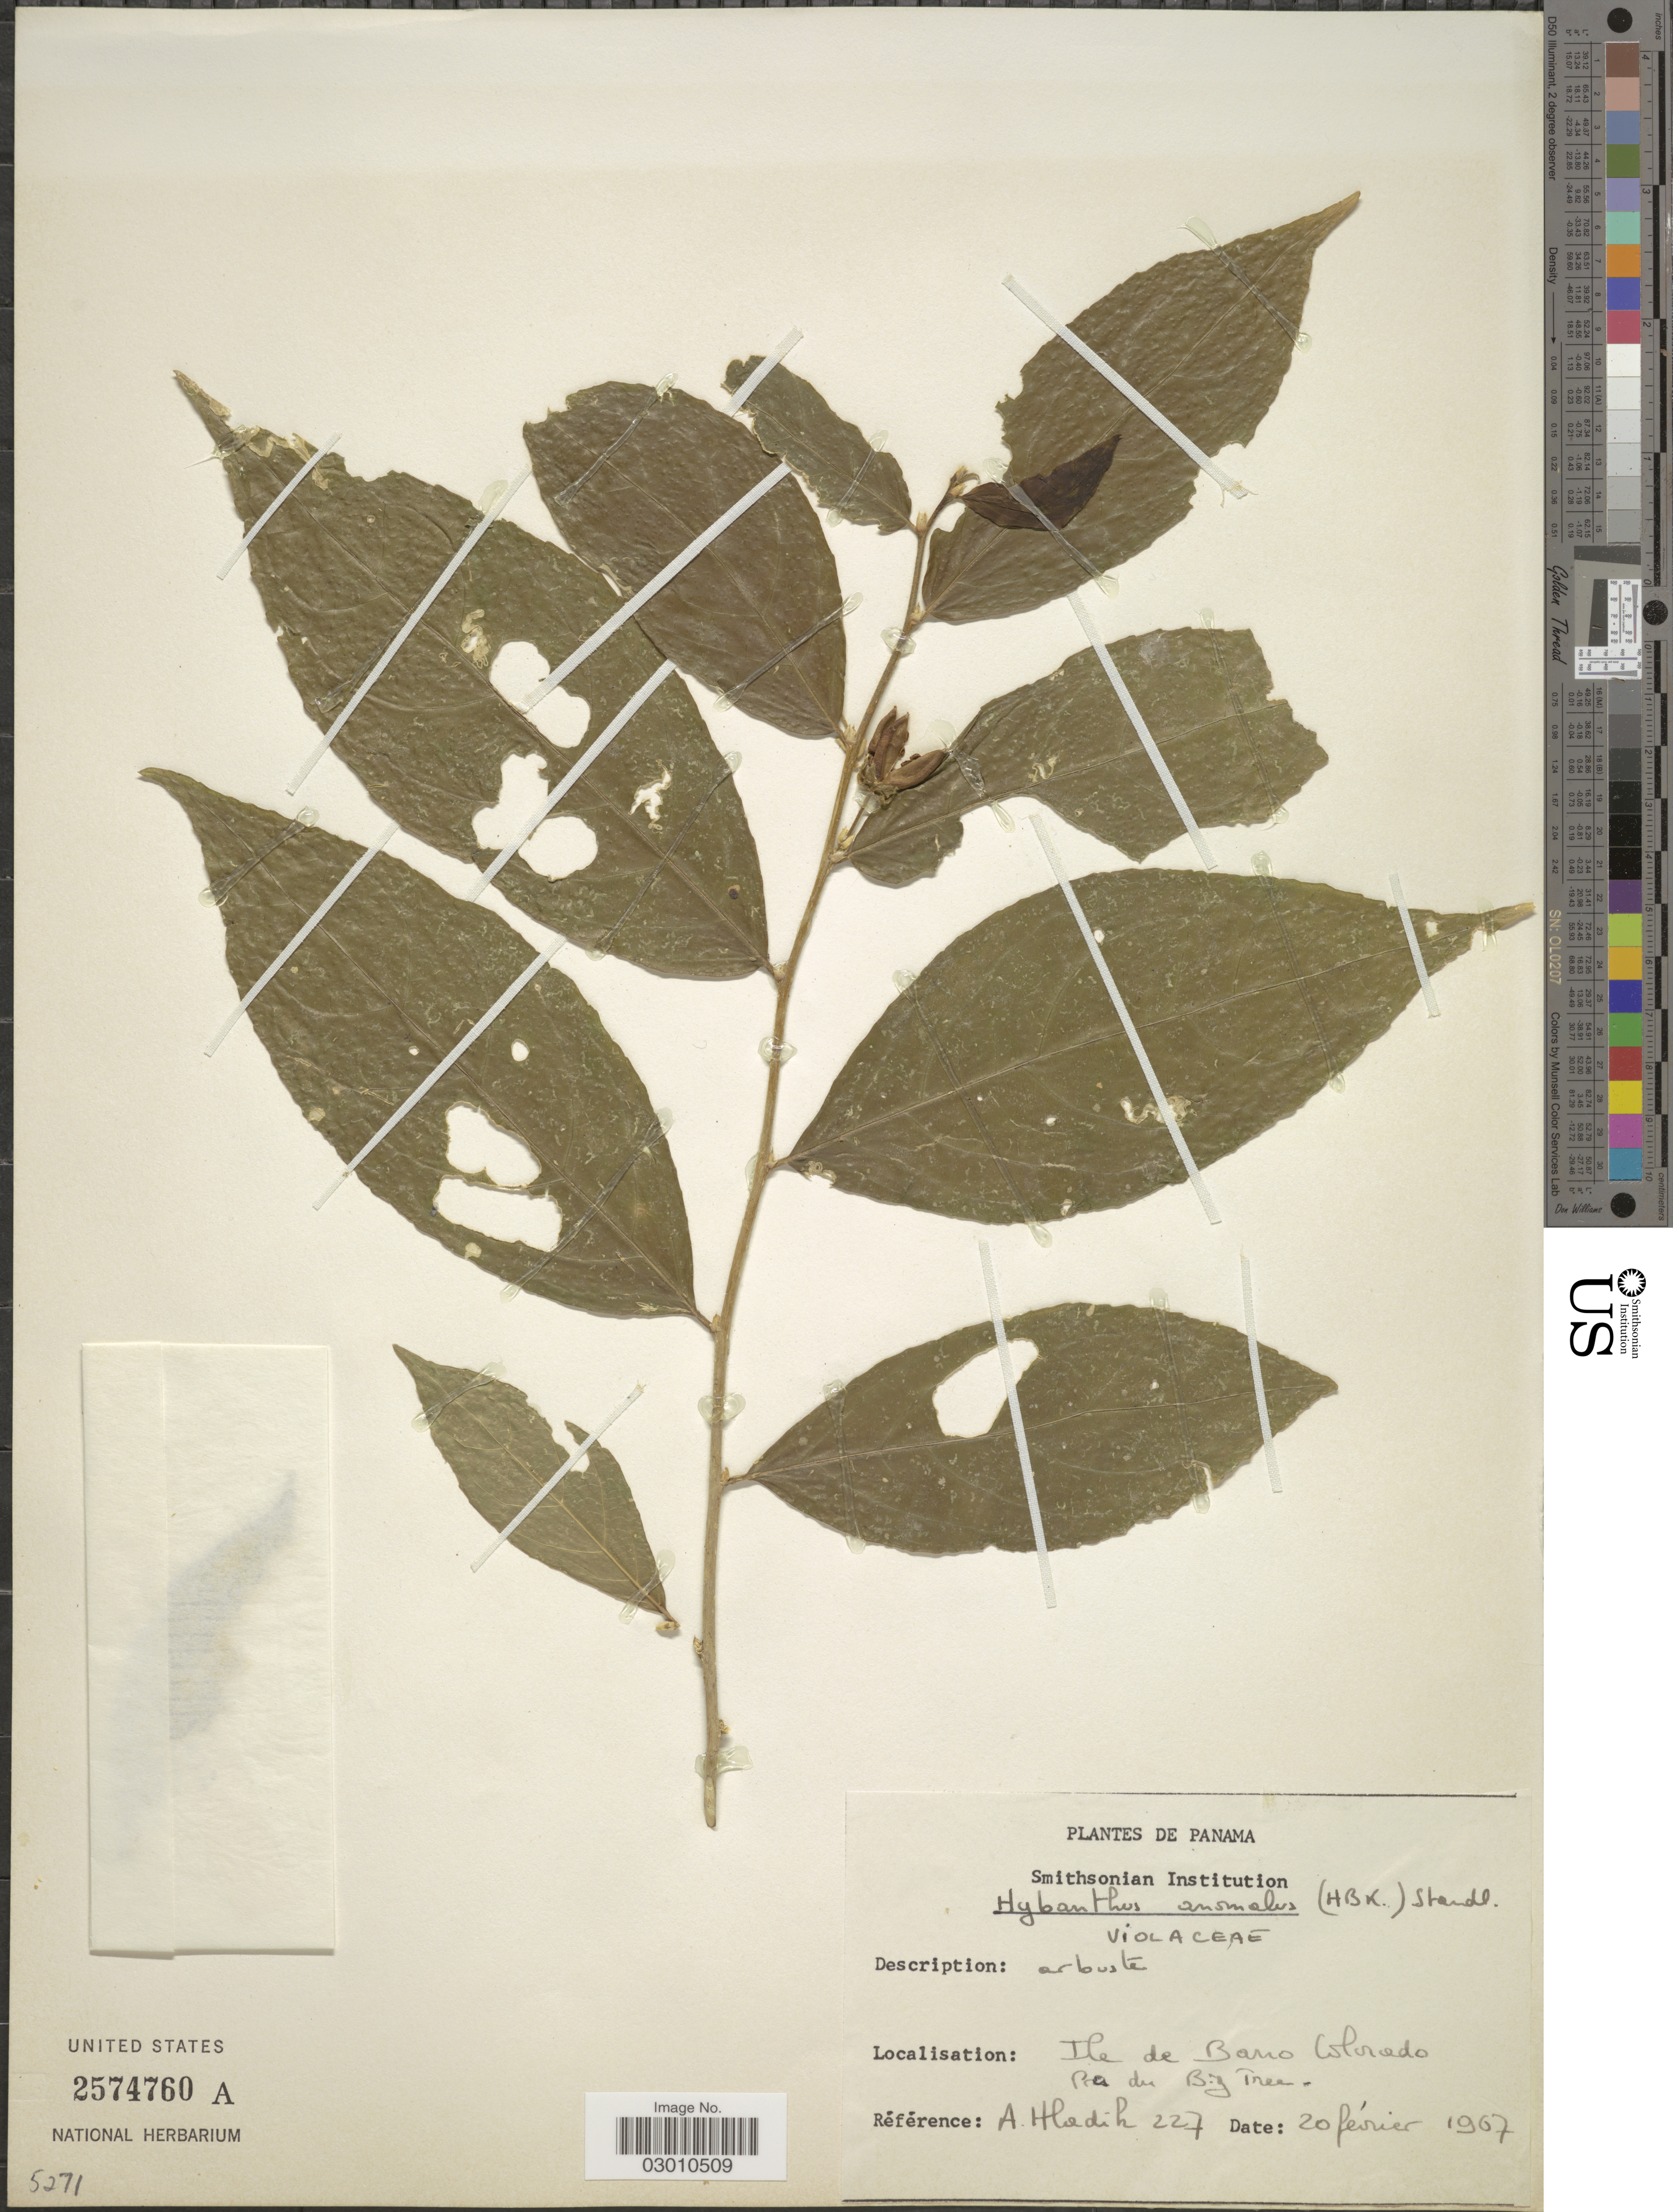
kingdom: Plantae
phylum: Tracheophyta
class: Magnoliopsida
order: Malpighiales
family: Violaceae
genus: Pombalia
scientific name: Pombalia prunifolia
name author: (Humb. & Bonpl. ex Willd.) Paula-Souza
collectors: A. Hladik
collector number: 227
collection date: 1967-02-20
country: Panama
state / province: Panamá Oeste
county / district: Canal Zone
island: Barro Colorado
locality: Ile de Barro Colorado, Pres du Big Tree.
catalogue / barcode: US 2574760A